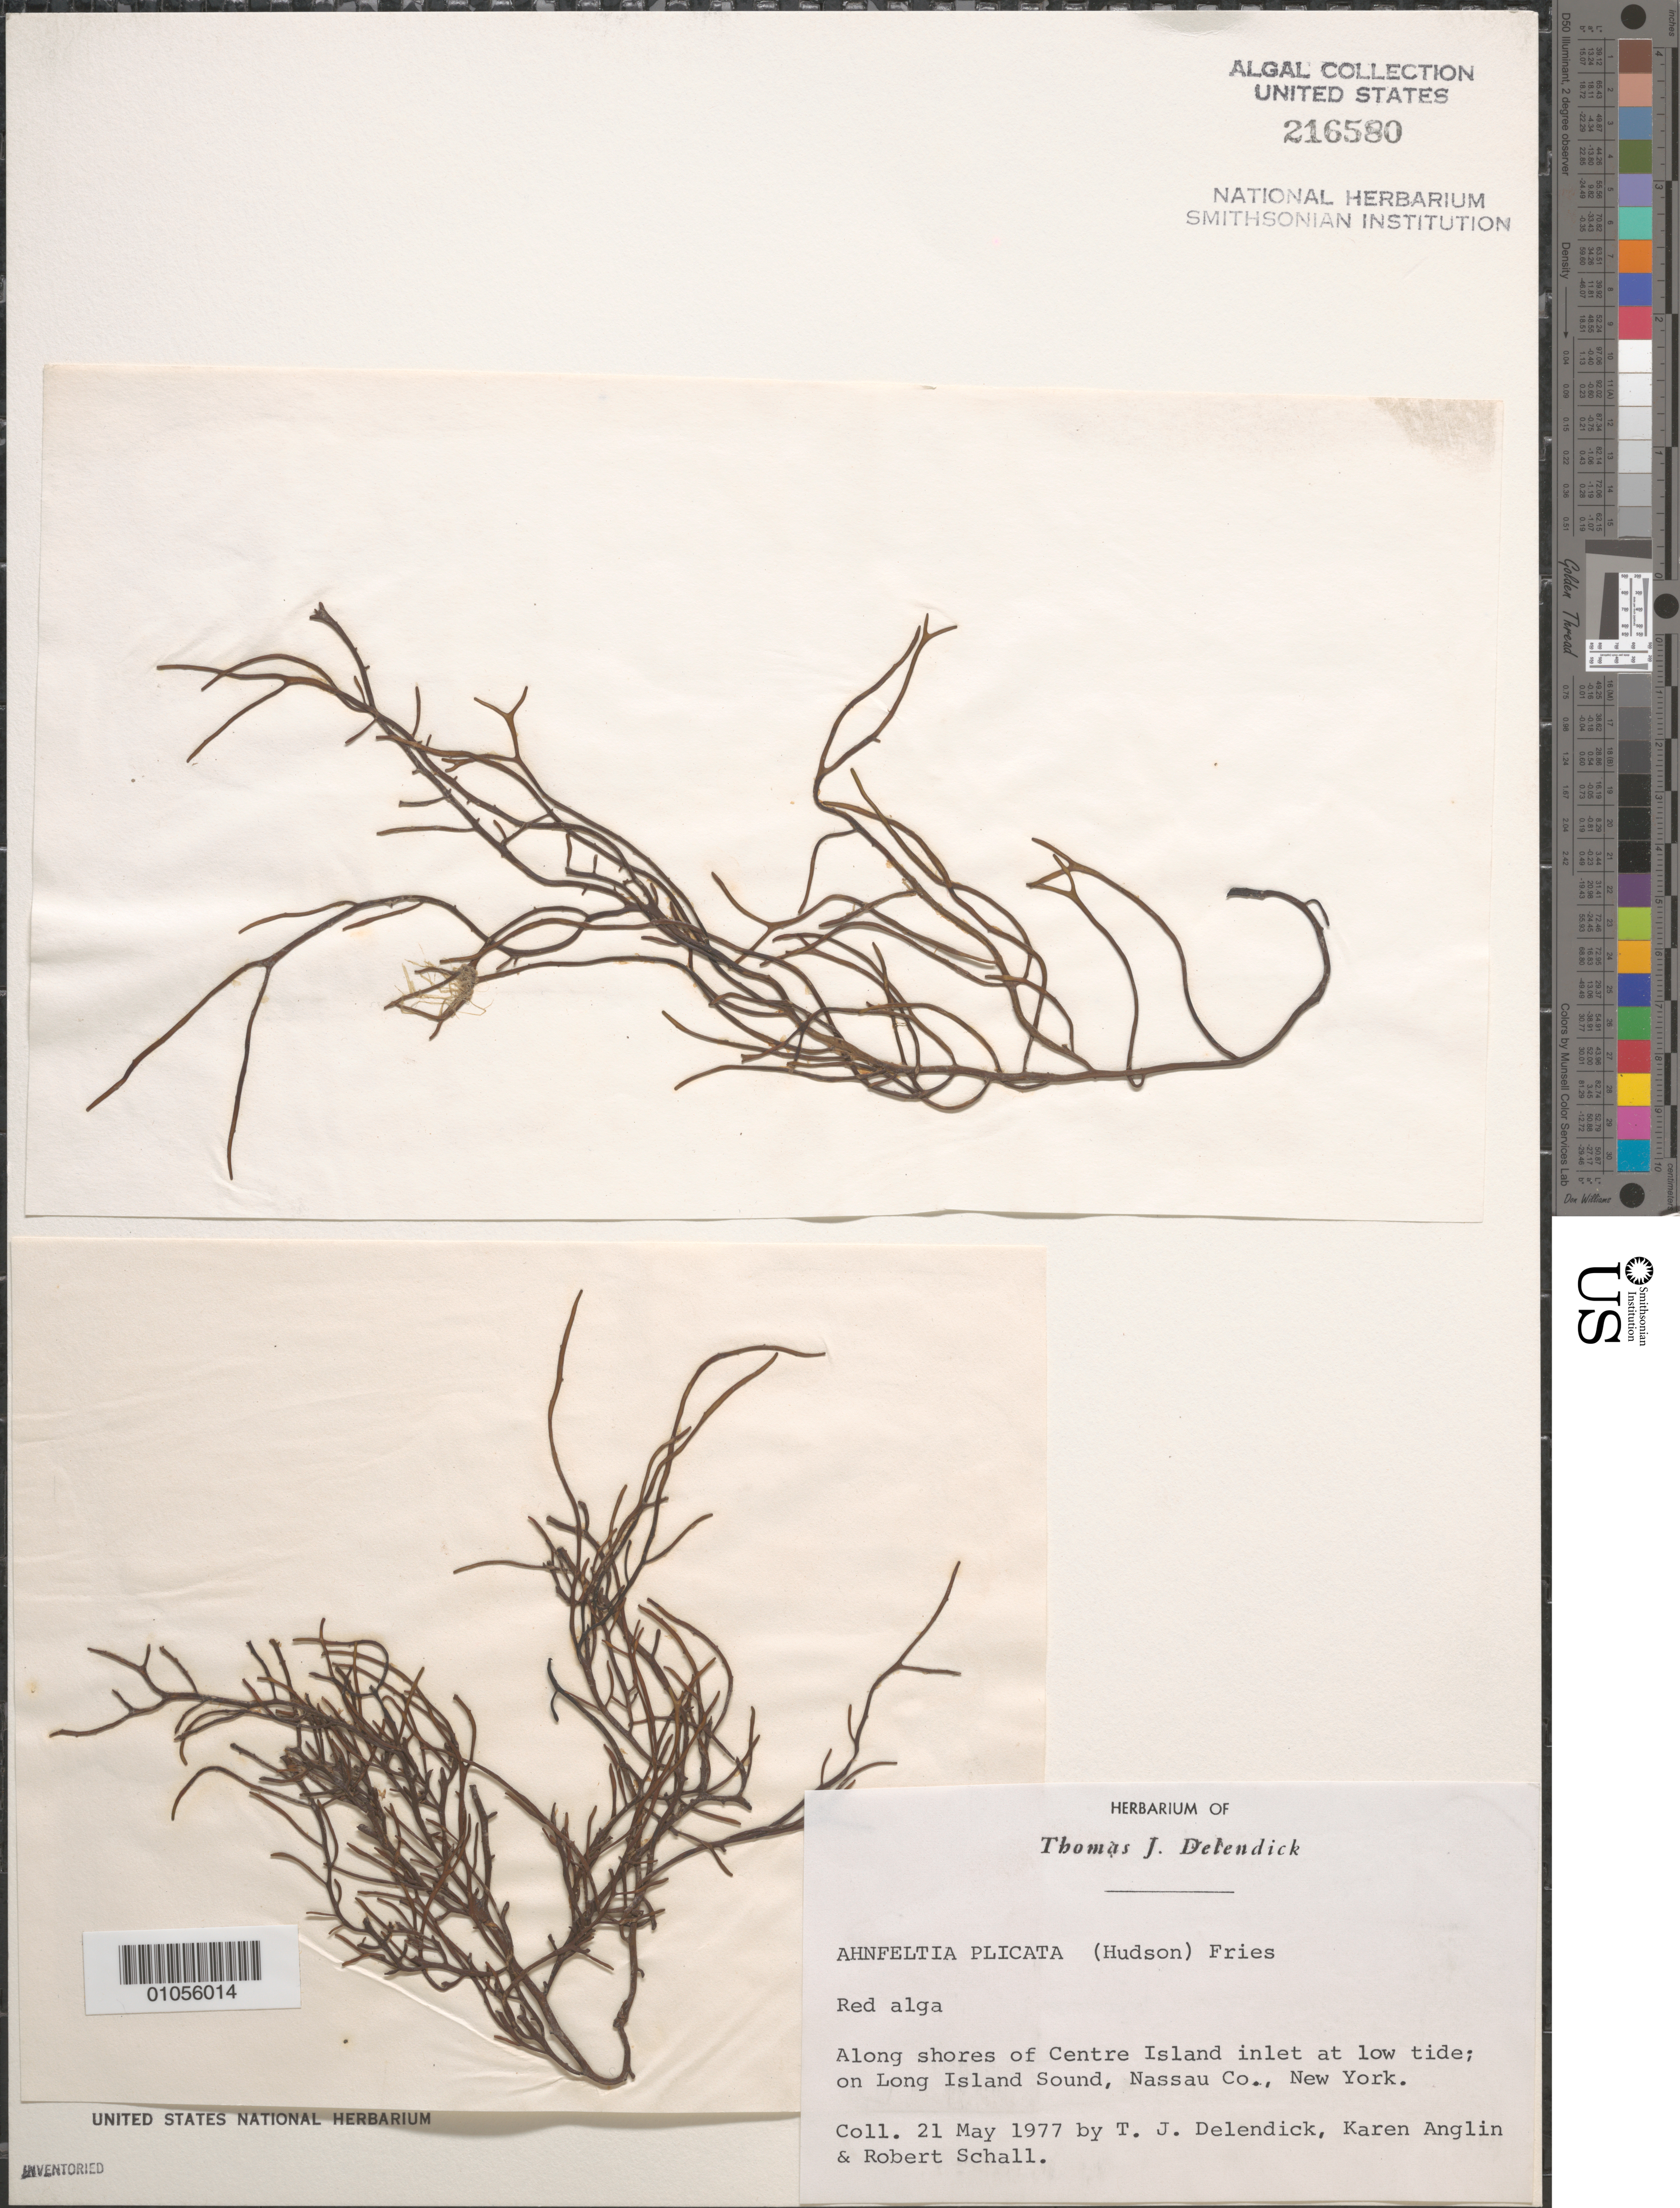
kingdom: Plantae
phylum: Rhodophyta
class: Florideophyceae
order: Ahnfeltiales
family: Ahnfeltiaceae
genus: Ahnfeltia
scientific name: Ahnfeltia plicata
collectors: T. Delendick, K. Anglin & R. Schall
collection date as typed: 21 May 1977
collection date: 1977-05-21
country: United States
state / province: New York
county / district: Nassau County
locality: Centre Island inlet shores, Long Island Sound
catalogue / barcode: US 216580